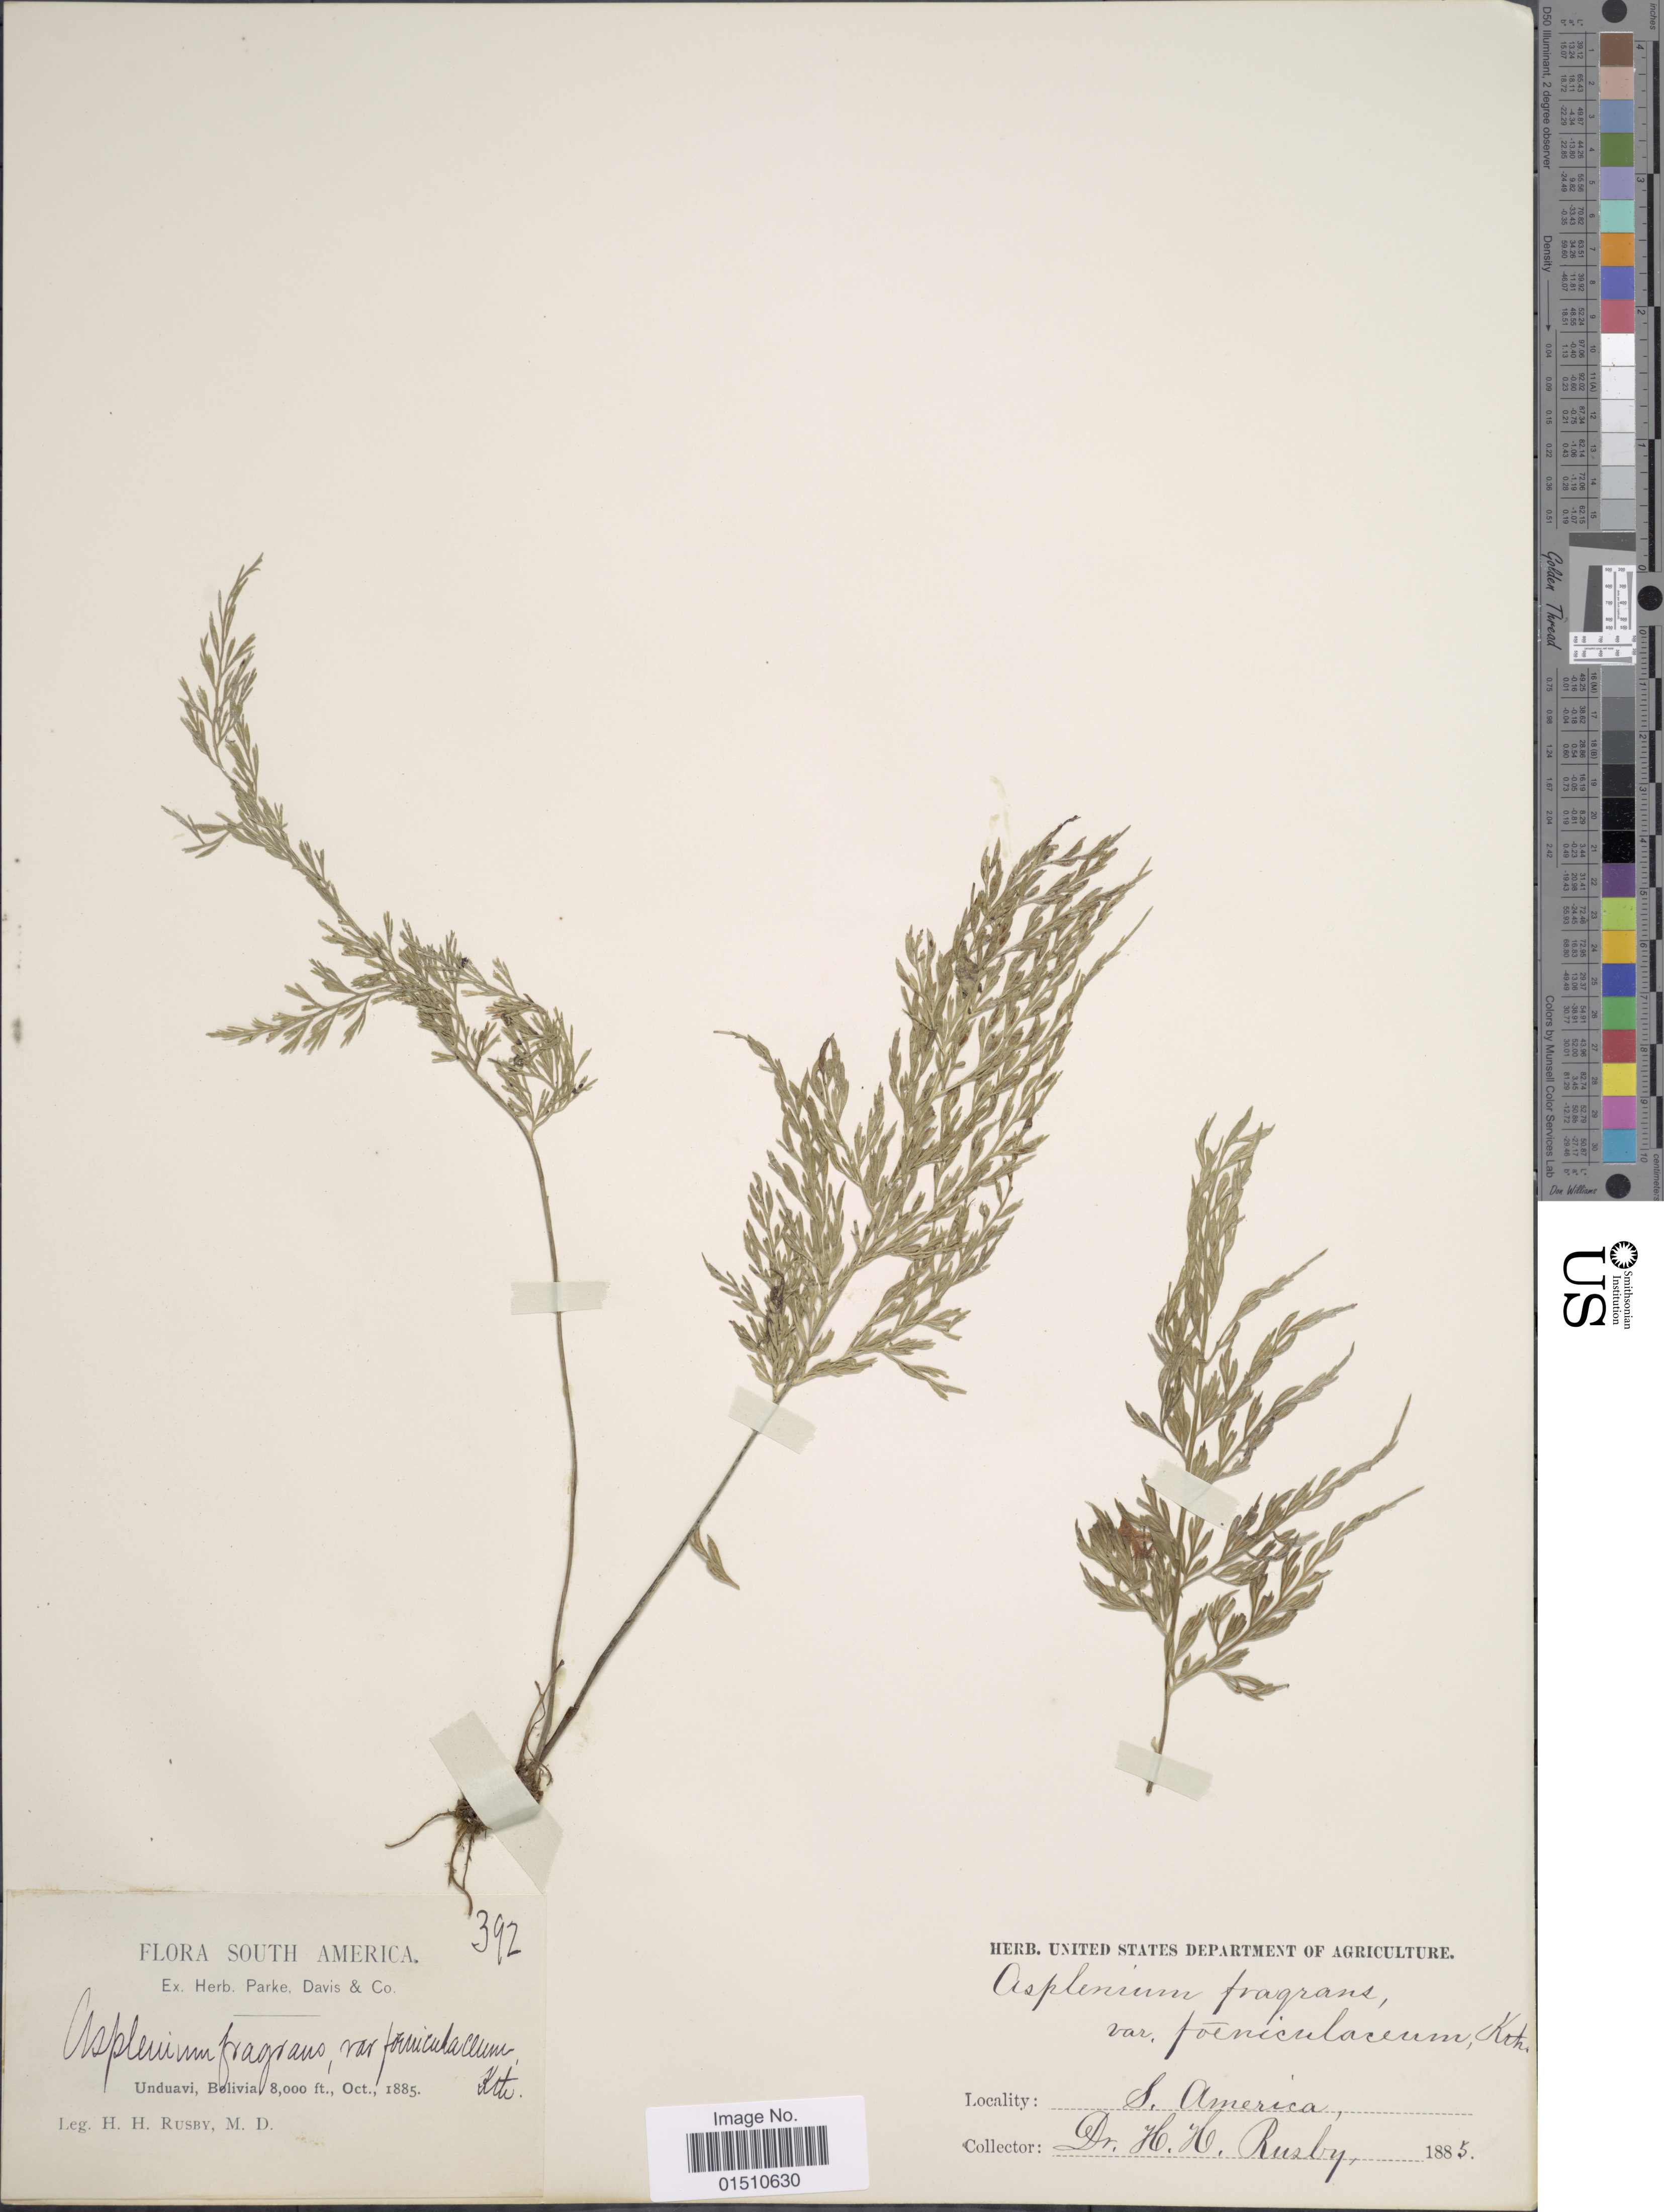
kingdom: Plantae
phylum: Tracheophyta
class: Polypodiopsida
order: Polypodiales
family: Aspleniaceae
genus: Asplenium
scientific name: Asplenium cuspidatum var. foeniculaceum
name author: (Kunth) C.V. Morton & Lellinger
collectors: H. H. Rusby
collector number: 392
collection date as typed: Oct., 1885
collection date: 1885-10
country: Bolivia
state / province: La Paz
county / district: Nor Yungas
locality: Unduavi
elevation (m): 2438